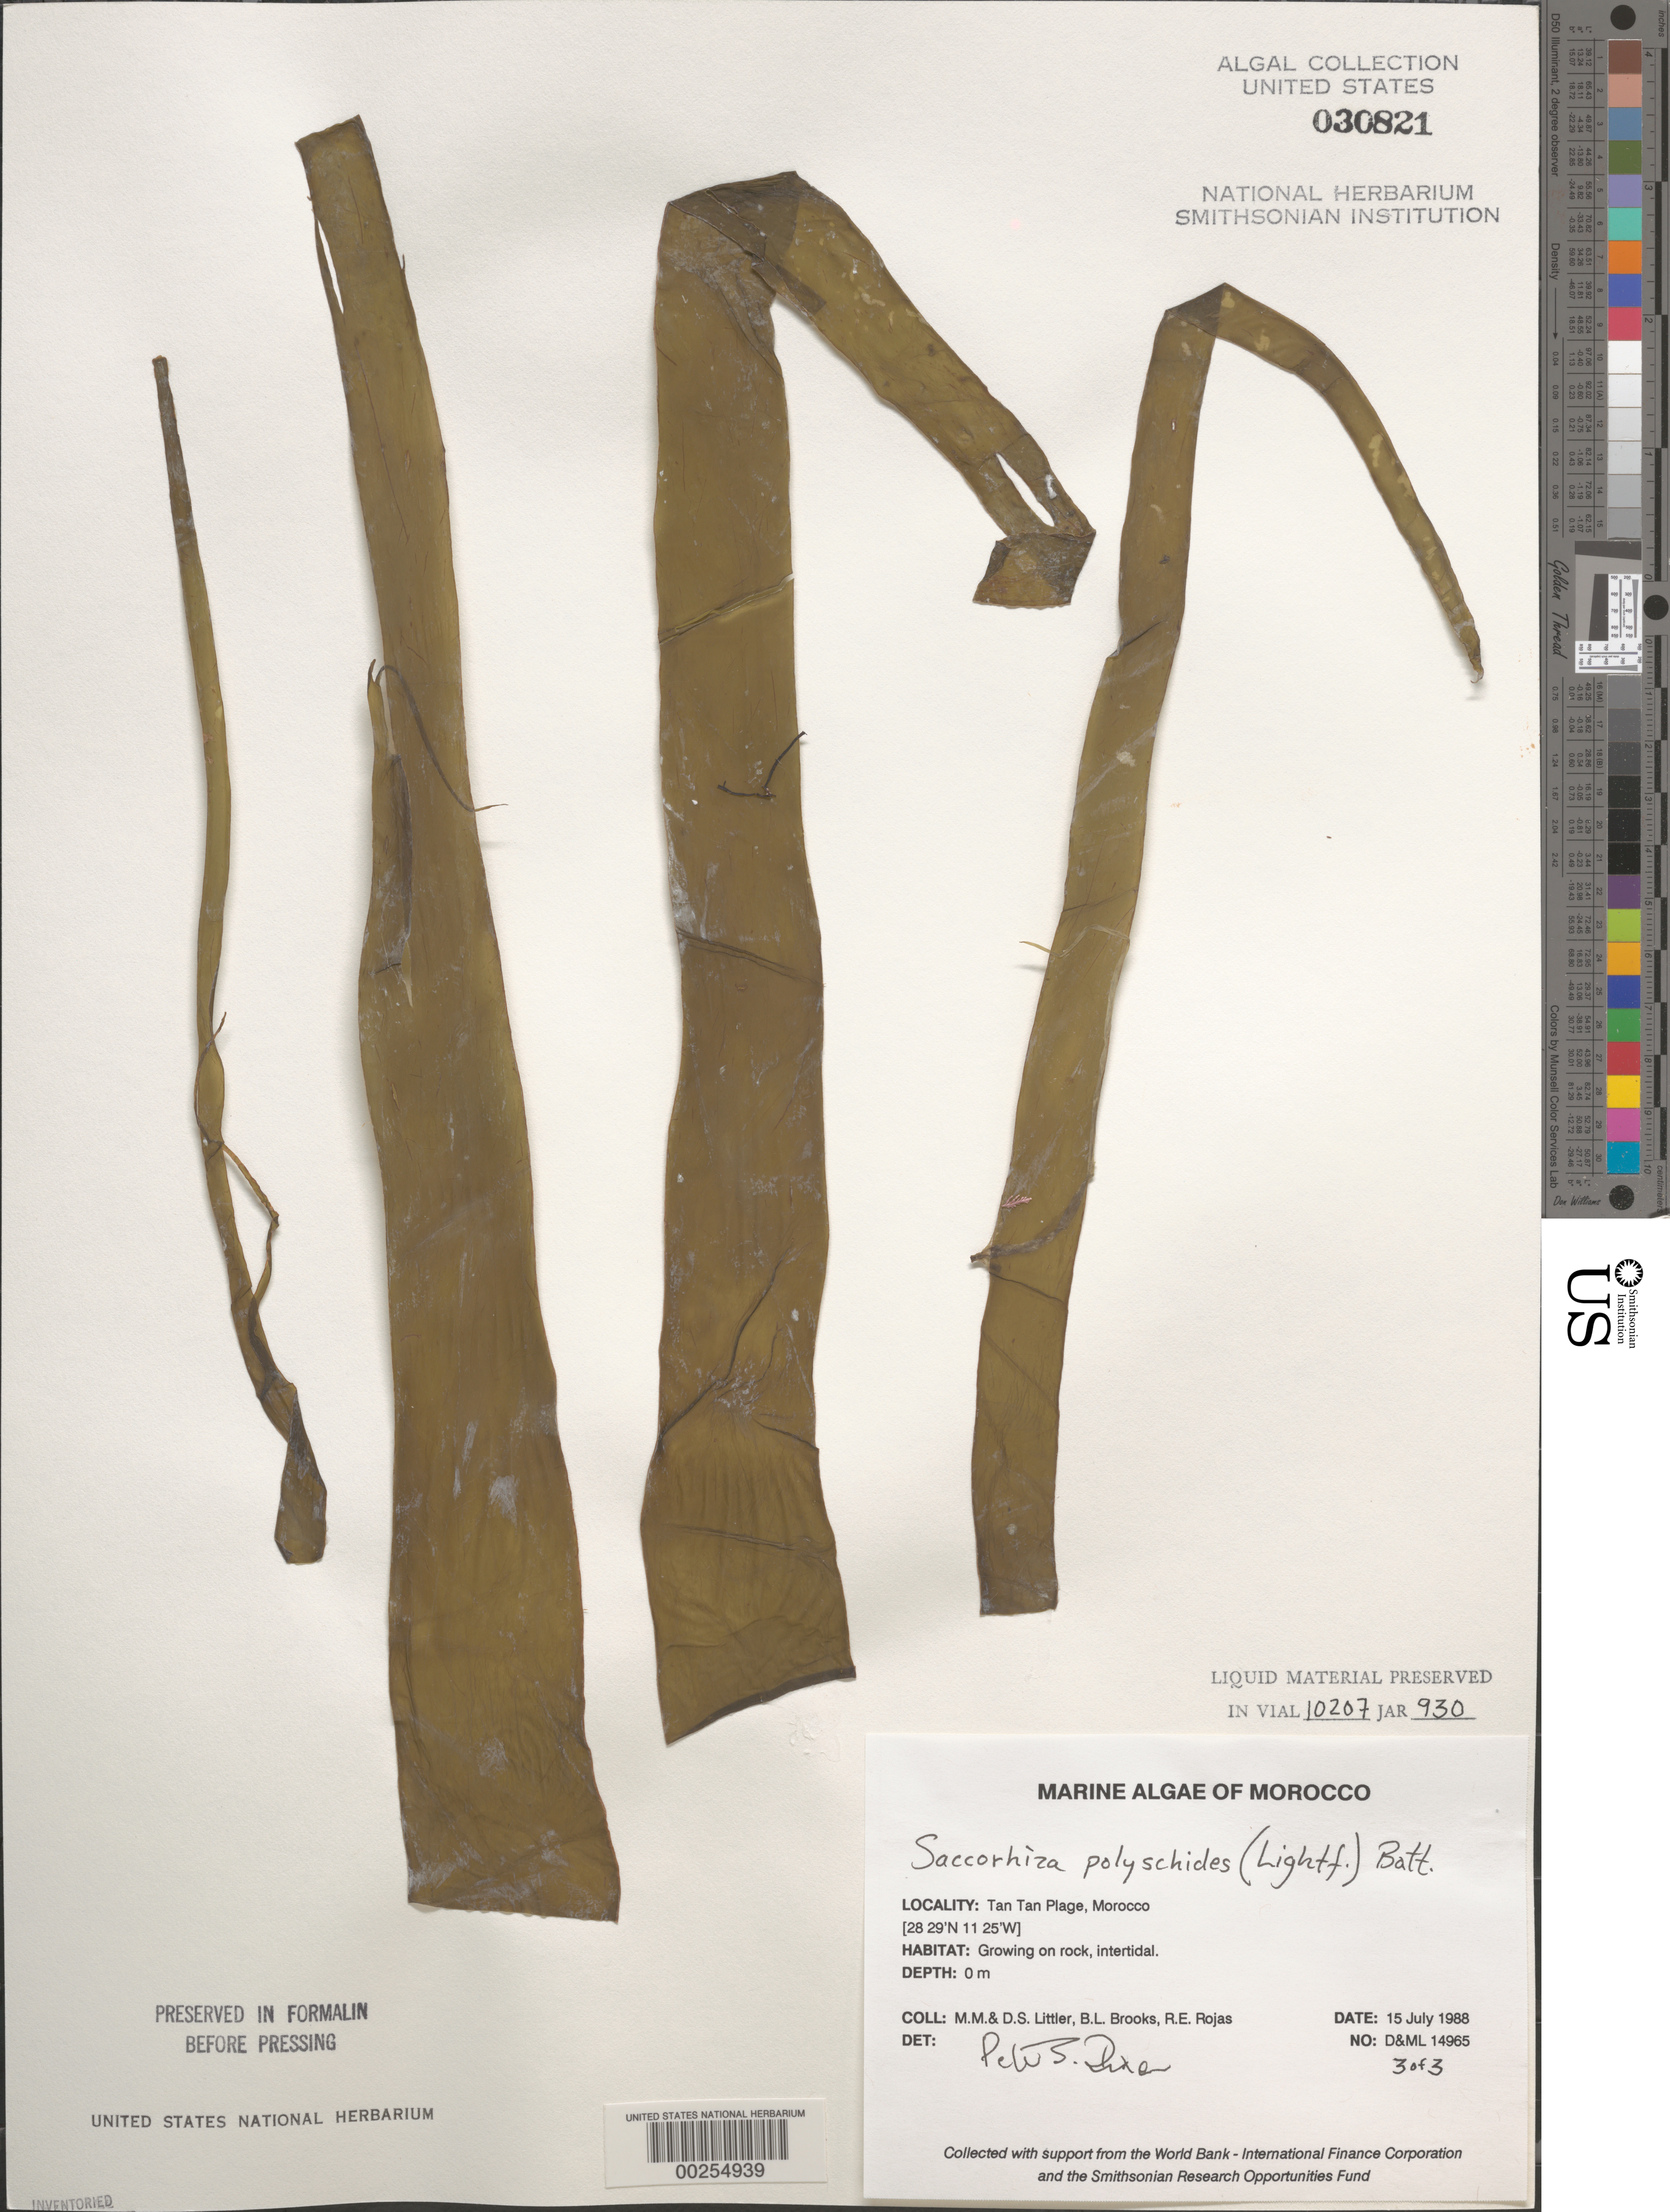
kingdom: Chromista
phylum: Foraminifera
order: Astrorhizida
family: Hyperamminidae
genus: Saccorhiza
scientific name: Saccorhiza polyschides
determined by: Dixon, P. S.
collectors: M. M. Littler, D. S. Littler, B. Brooks & R. Rojas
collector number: D&ML 14965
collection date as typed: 15 Jul 1988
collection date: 1988-07-15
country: Morocco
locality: Tan Tan Plage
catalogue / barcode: US 30821